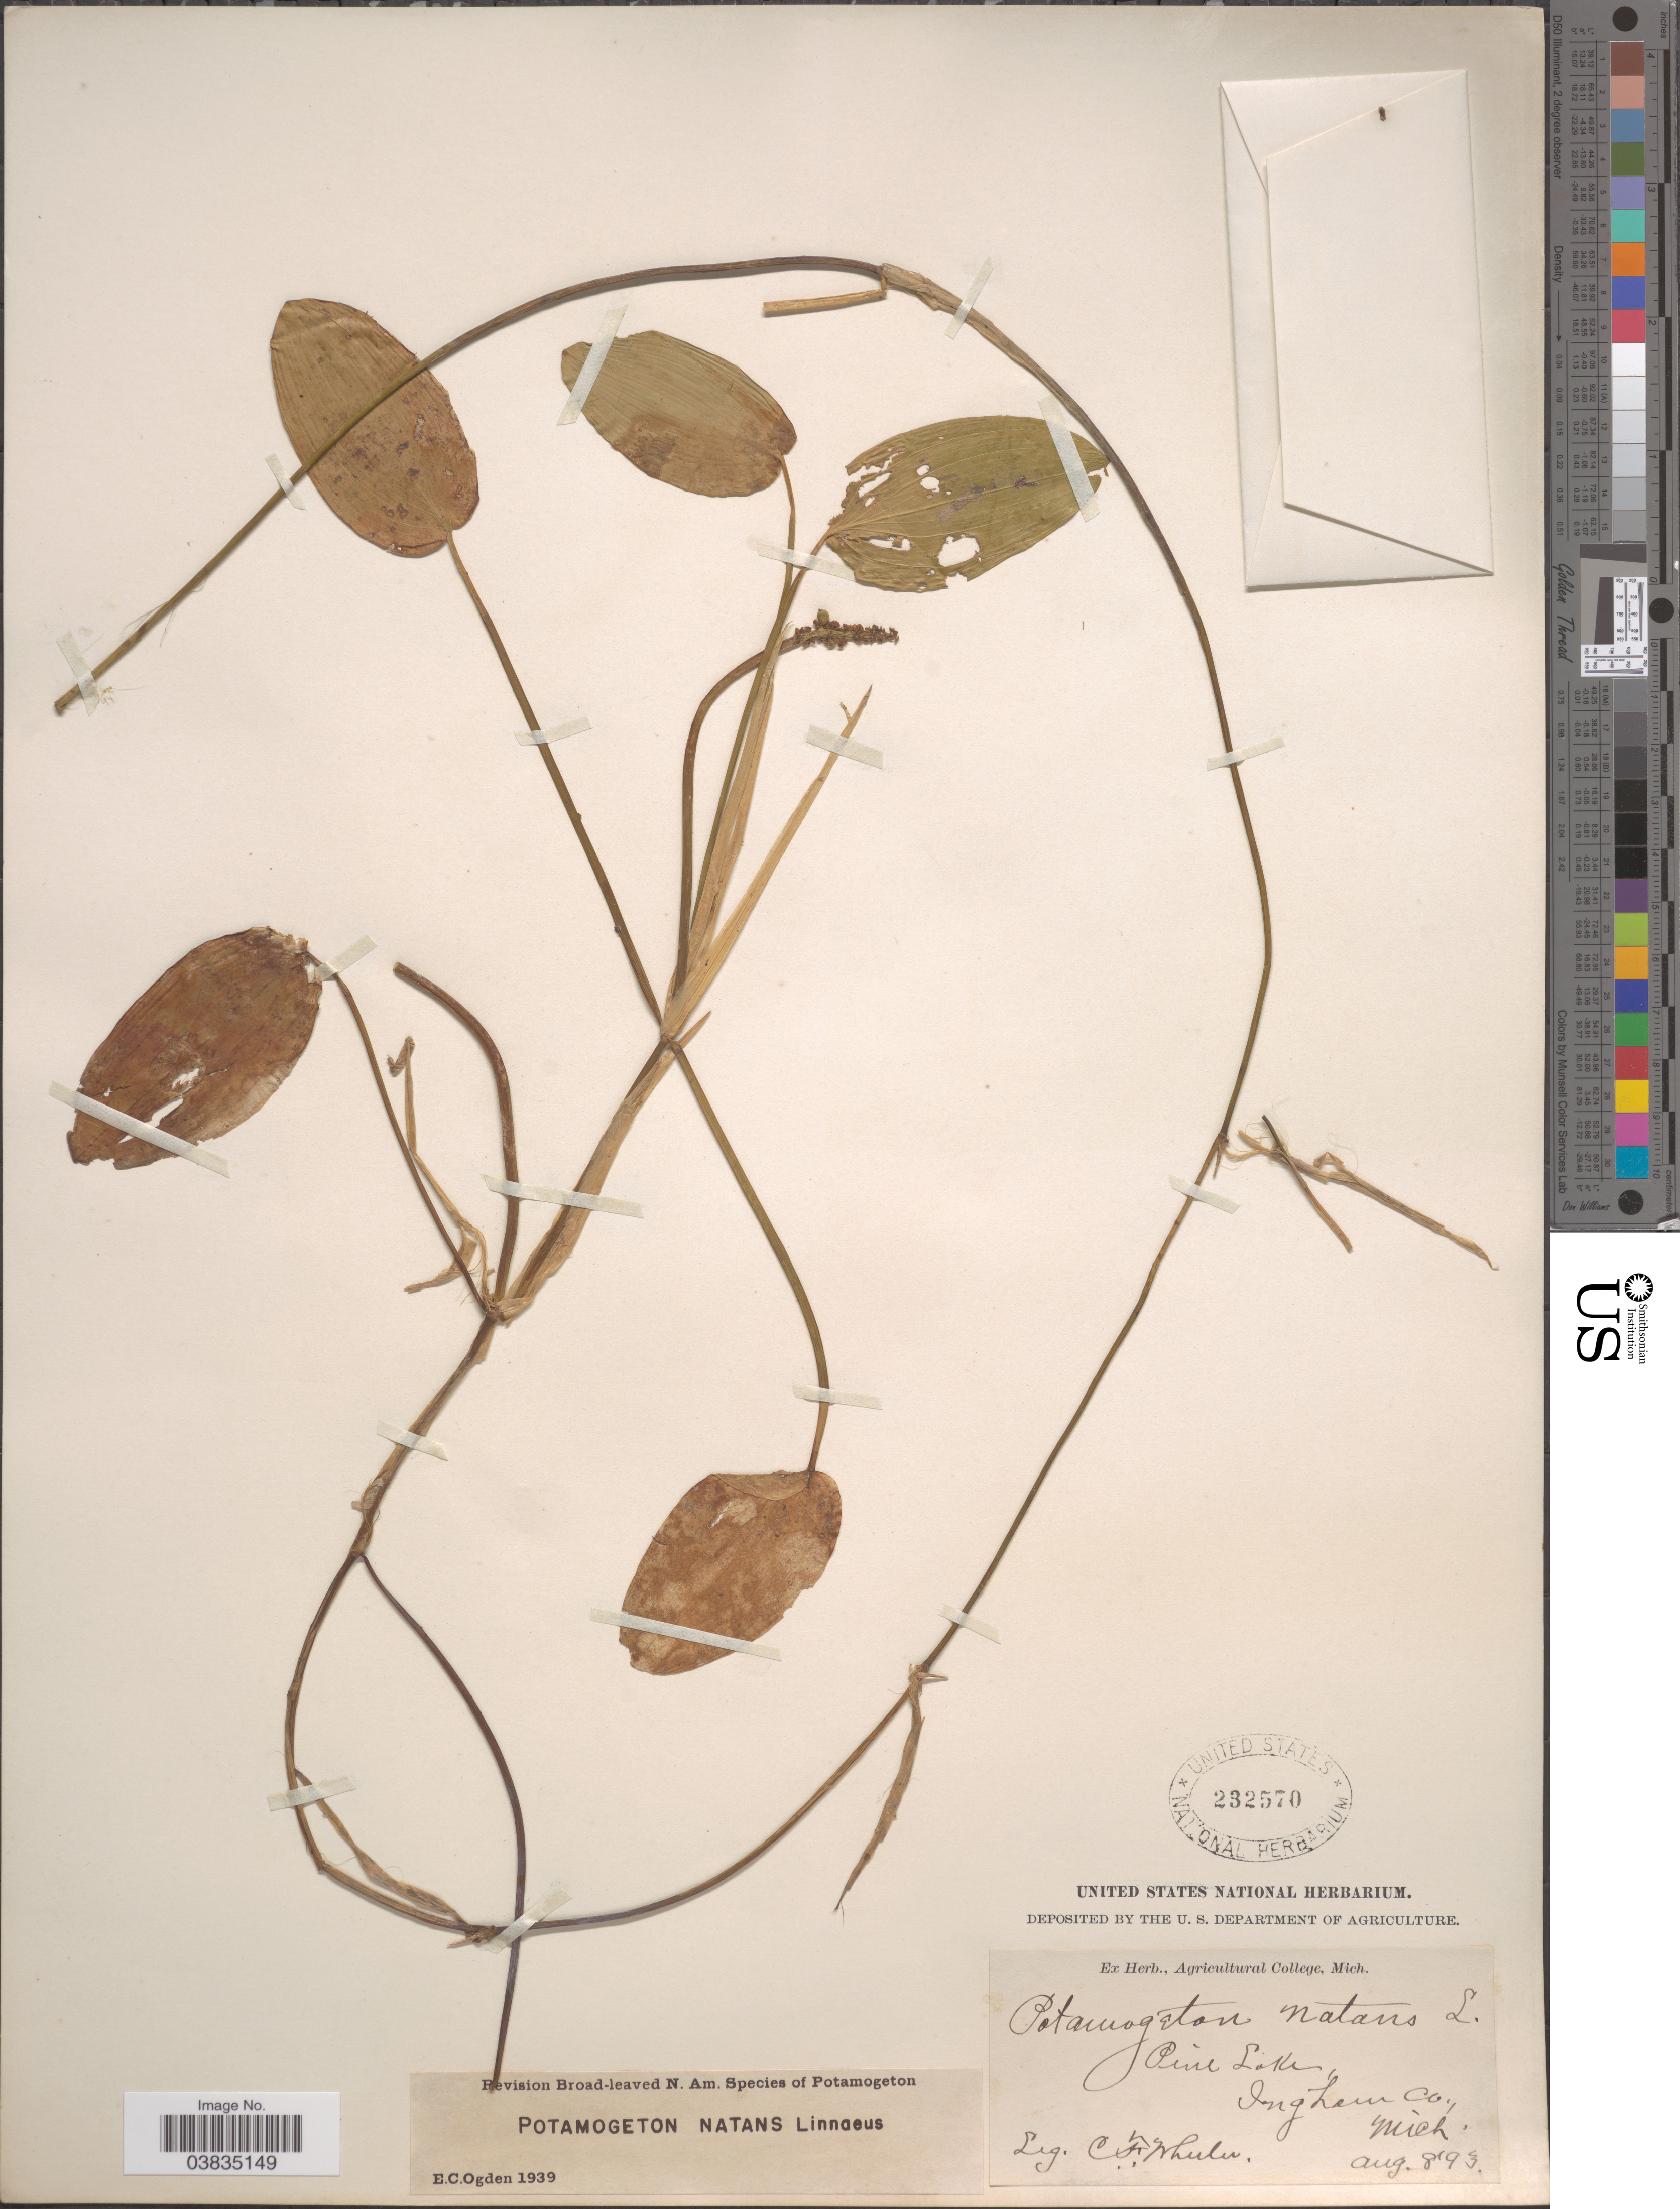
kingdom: Plantae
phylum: Tracheophyta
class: Liliopsida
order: Alismatales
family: Potamogetonaceae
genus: Potamogeton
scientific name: Potamogeton natans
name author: L.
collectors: C. Wheeler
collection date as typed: Transcribed d/m/y: 8/8/93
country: United States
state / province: Michigan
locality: Pine Lake, Ingham Co.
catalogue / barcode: US 232570